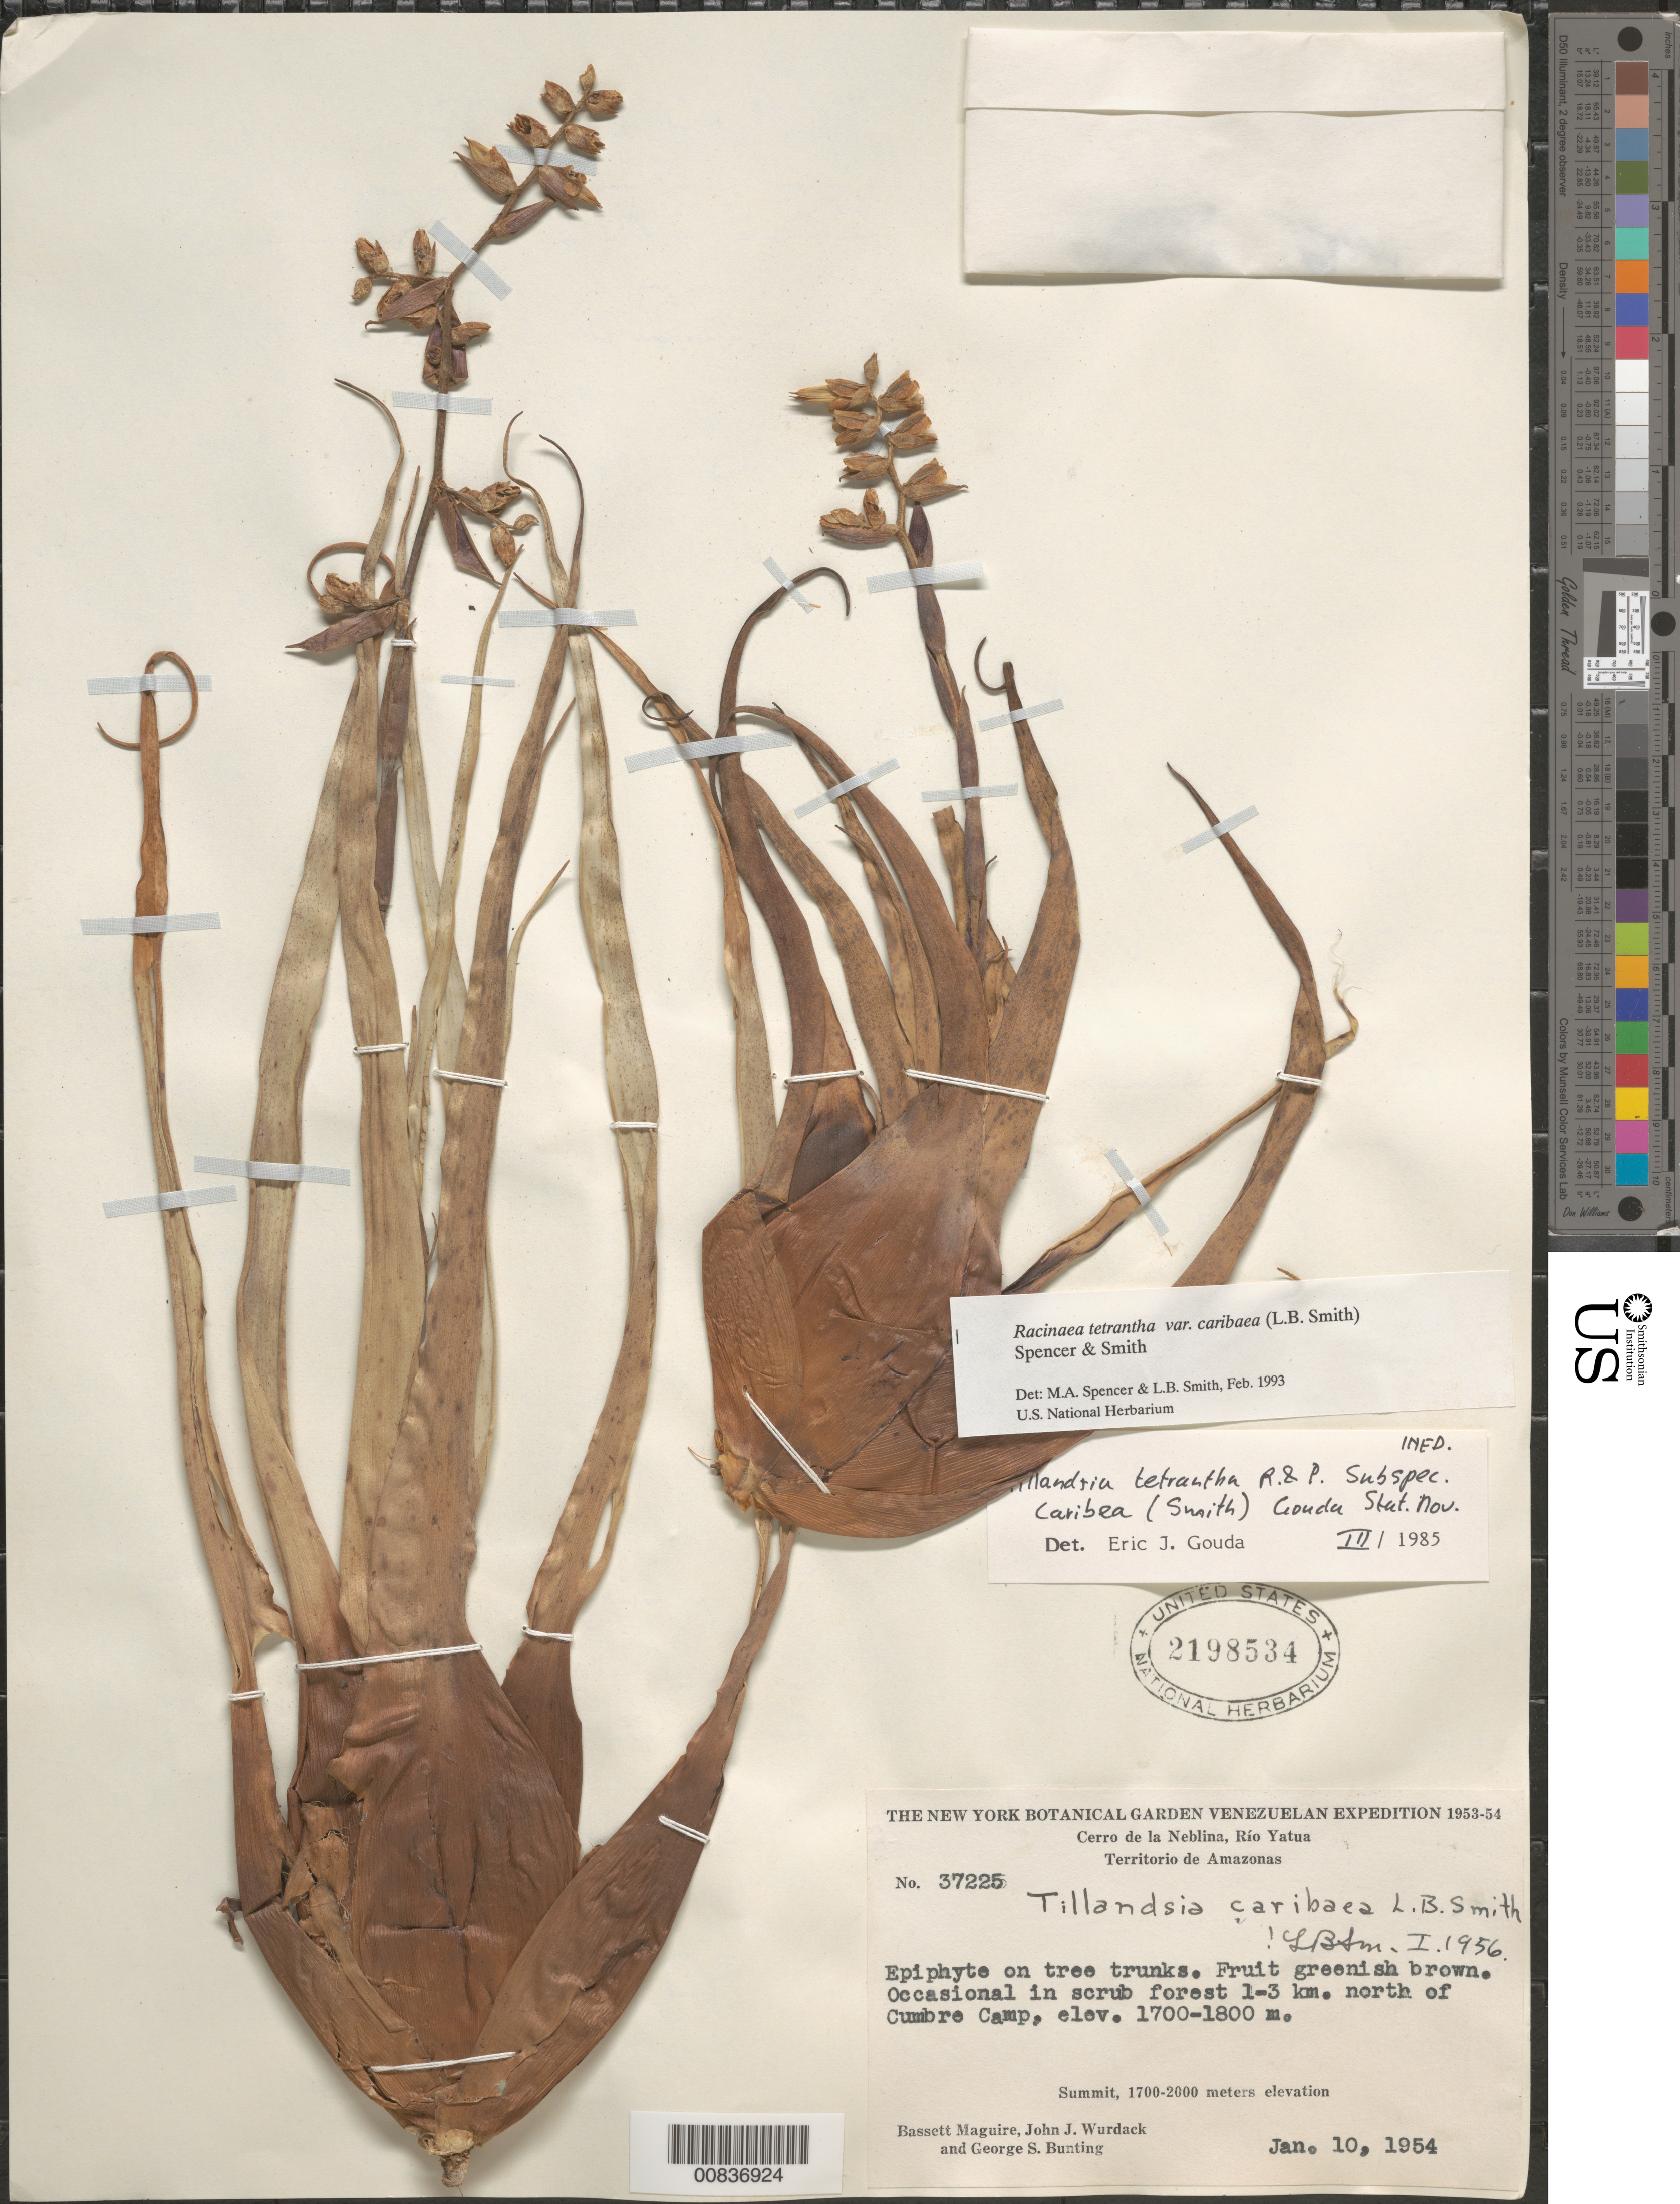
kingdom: Plantae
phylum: Tracheophyta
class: Liliopsida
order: Poales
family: Bromeliaceae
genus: Racinaea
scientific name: Racinaea tetrantha var. caribaea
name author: (L.B. Sm.) M.A. Spencer & L.B. Sm.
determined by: Spencer, M. A.; Smith, L. B.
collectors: B. Maguire, J. J. Wurdack & G. S. Bunting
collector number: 37225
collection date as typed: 10-Jan-54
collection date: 1954-01-10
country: Venezuela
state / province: Amazonas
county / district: Río Negro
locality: Cerro de la Neblina, Río Yatua, 1-3 km N of Cumbre Camp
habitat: Scrub forest, on tree trunks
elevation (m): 1700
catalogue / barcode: US 2198534